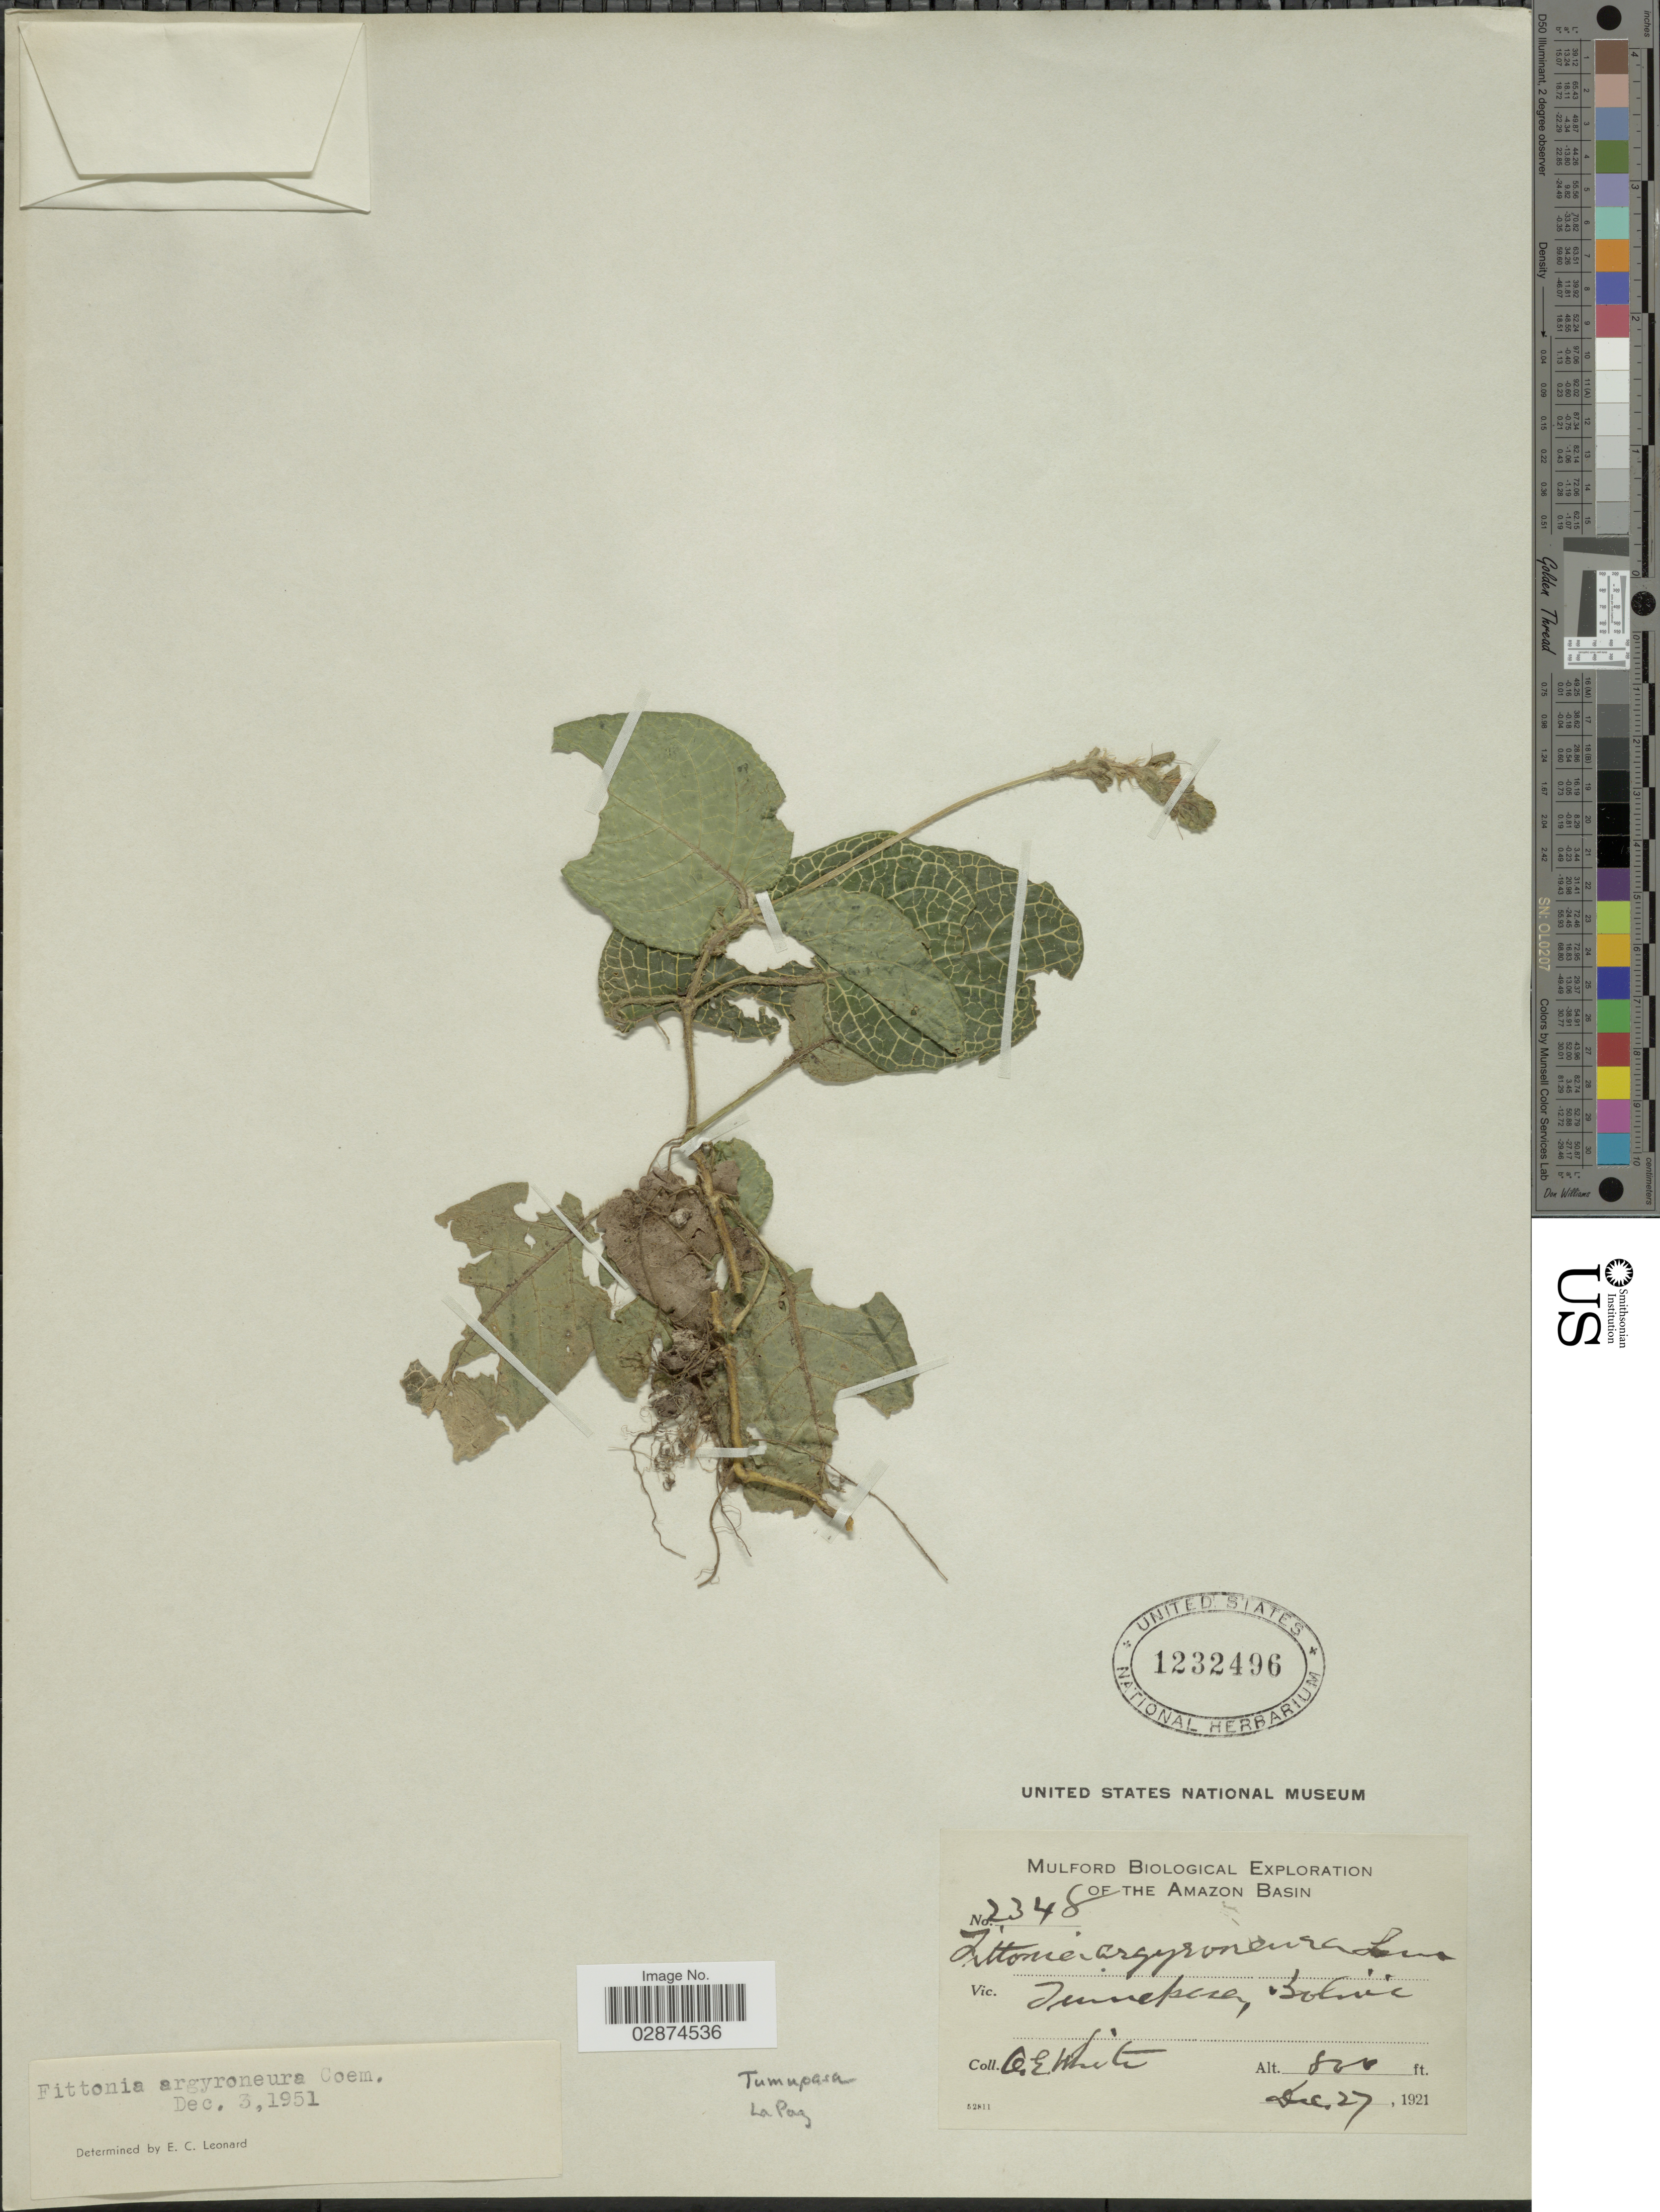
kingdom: Plantae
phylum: Tracheophyta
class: Magnoliopsida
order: Lamiales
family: Acanthaceae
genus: Fittonia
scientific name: Fittonia albivenis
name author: (Lindl. ex Veitch) Brummitt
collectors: O. E. White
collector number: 2348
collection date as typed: Dec. 27, 1921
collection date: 1921-12-27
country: Bolivia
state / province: La Paz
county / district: Iturralde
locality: Tumupasa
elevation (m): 244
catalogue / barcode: US 1232496